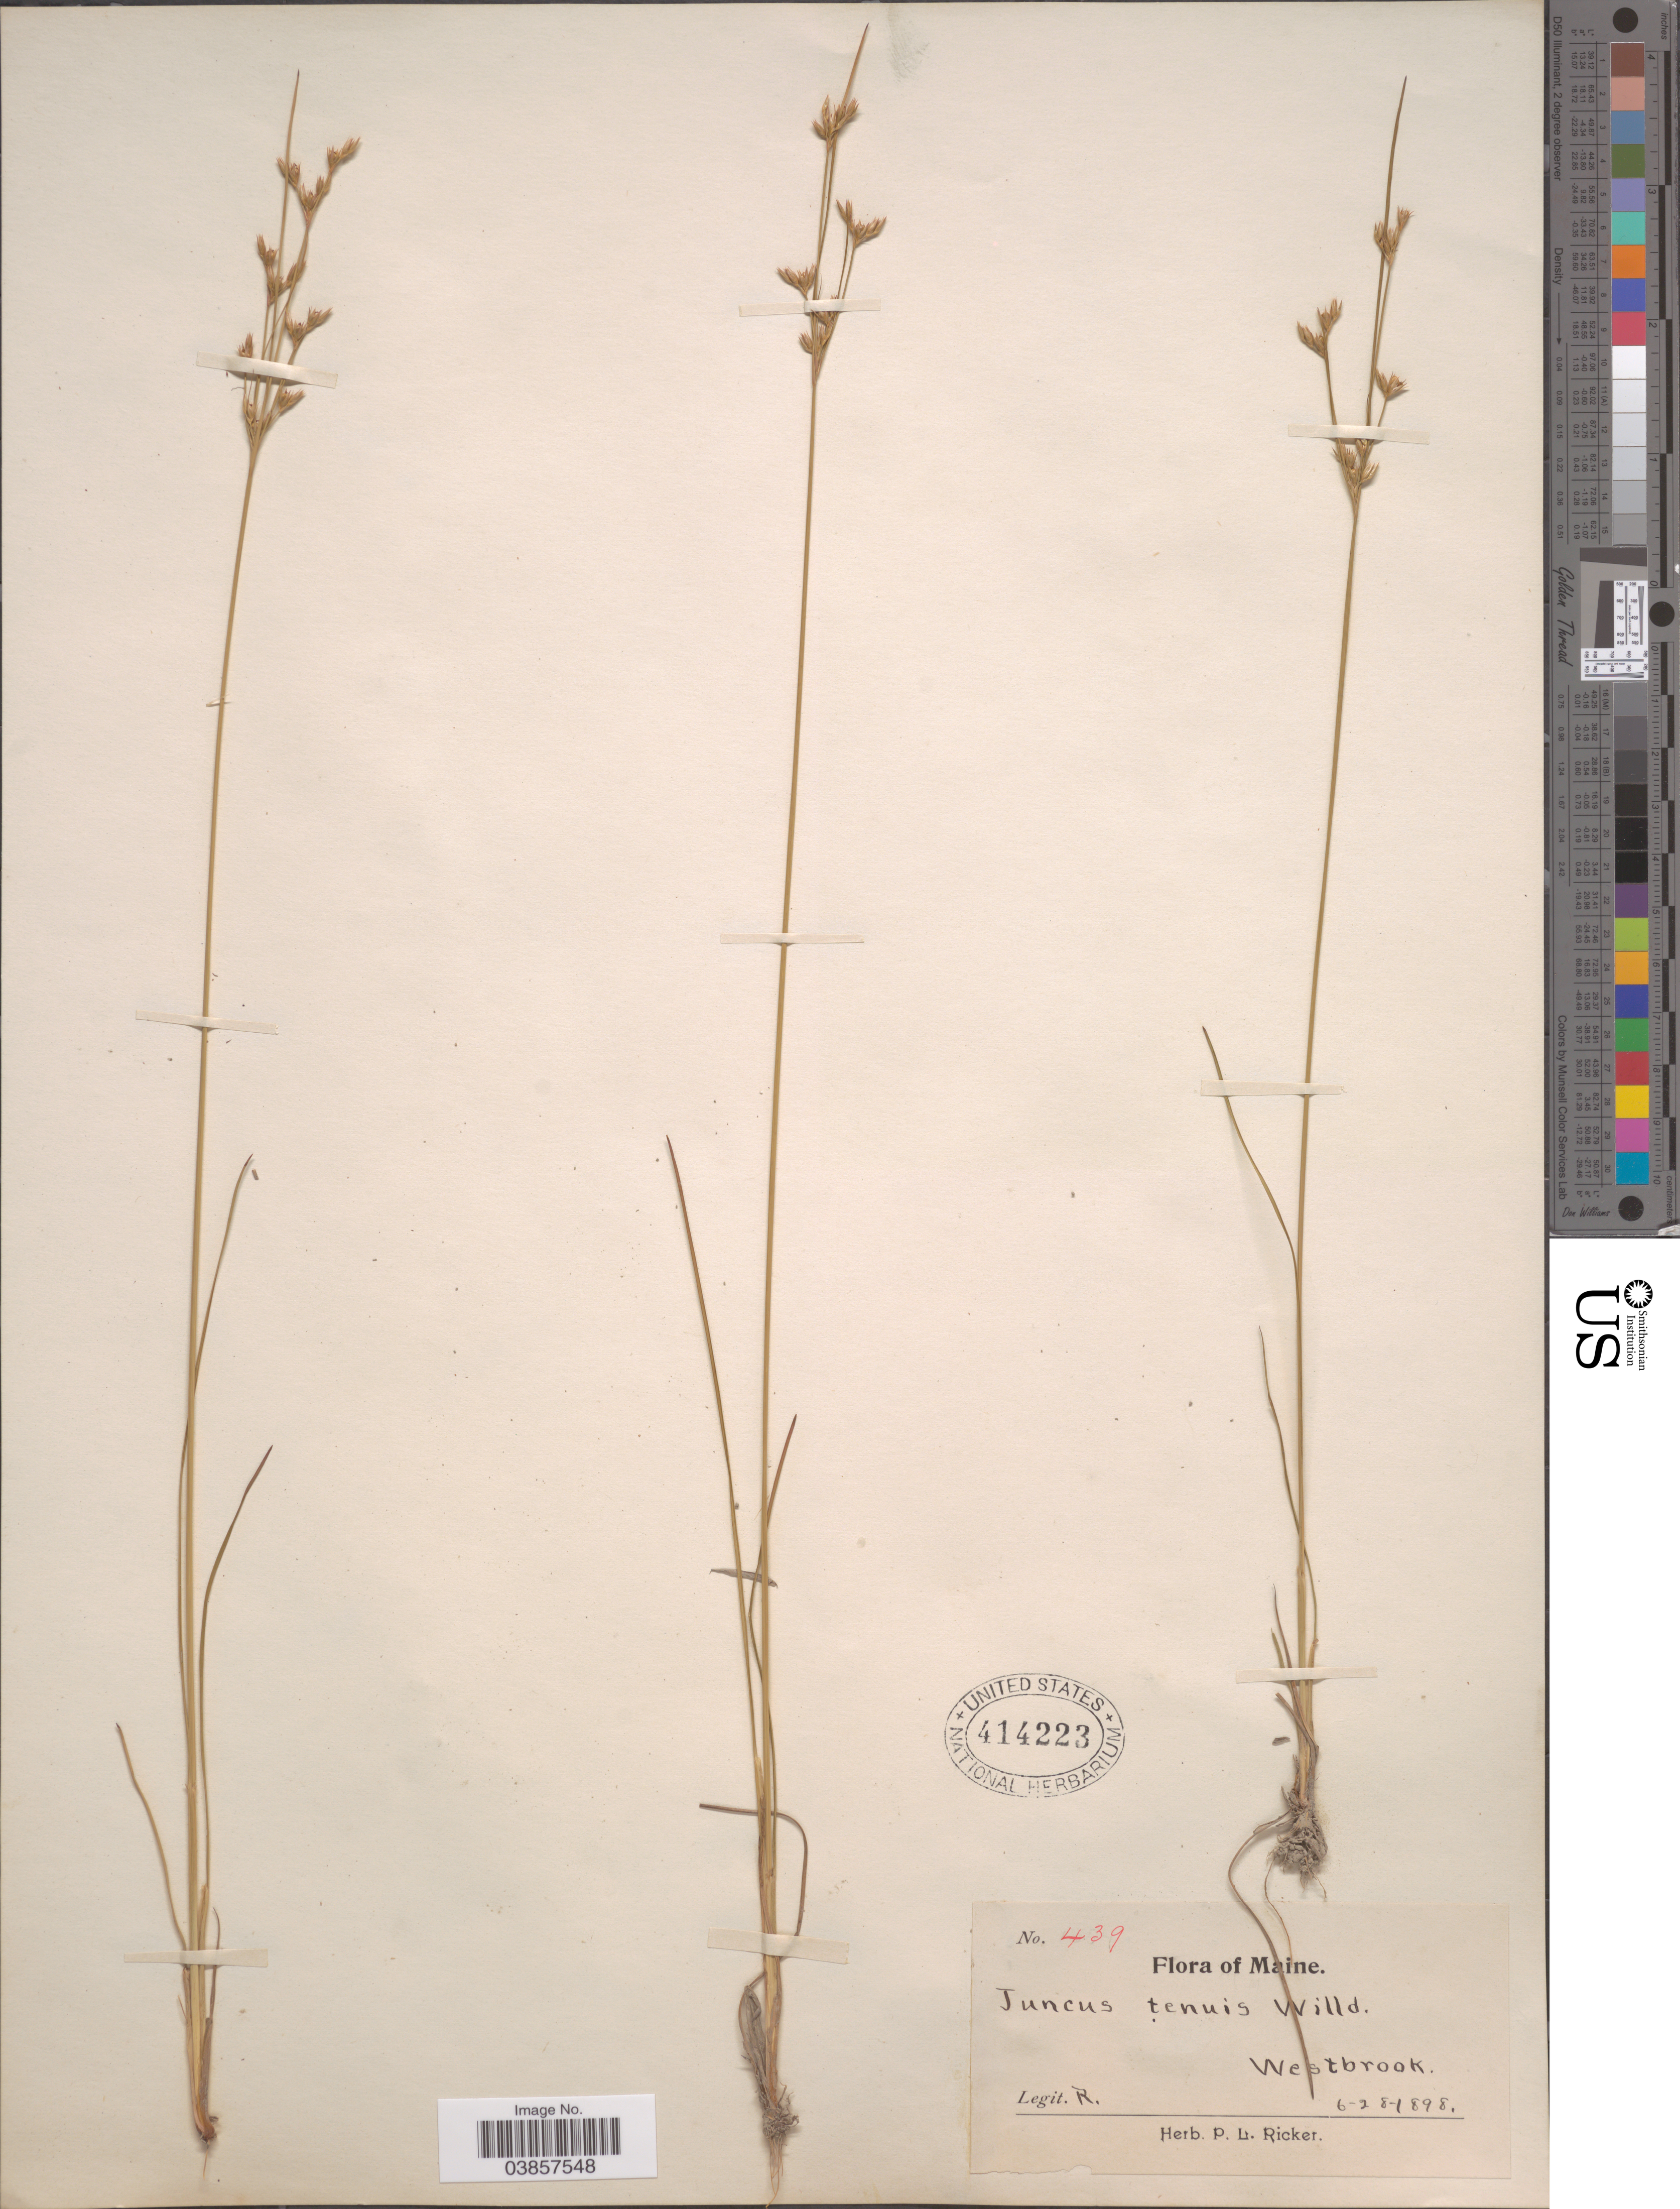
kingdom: Plantae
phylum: Tracheophyta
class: Liliopsida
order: Poales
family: Juncaceae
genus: Juncus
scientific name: Juncus tenuis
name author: Willd.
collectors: P. Ricker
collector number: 439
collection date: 1898-06-02/1898-08-01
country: United States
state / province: Maine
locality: Westbrook.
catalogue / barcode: US 414223